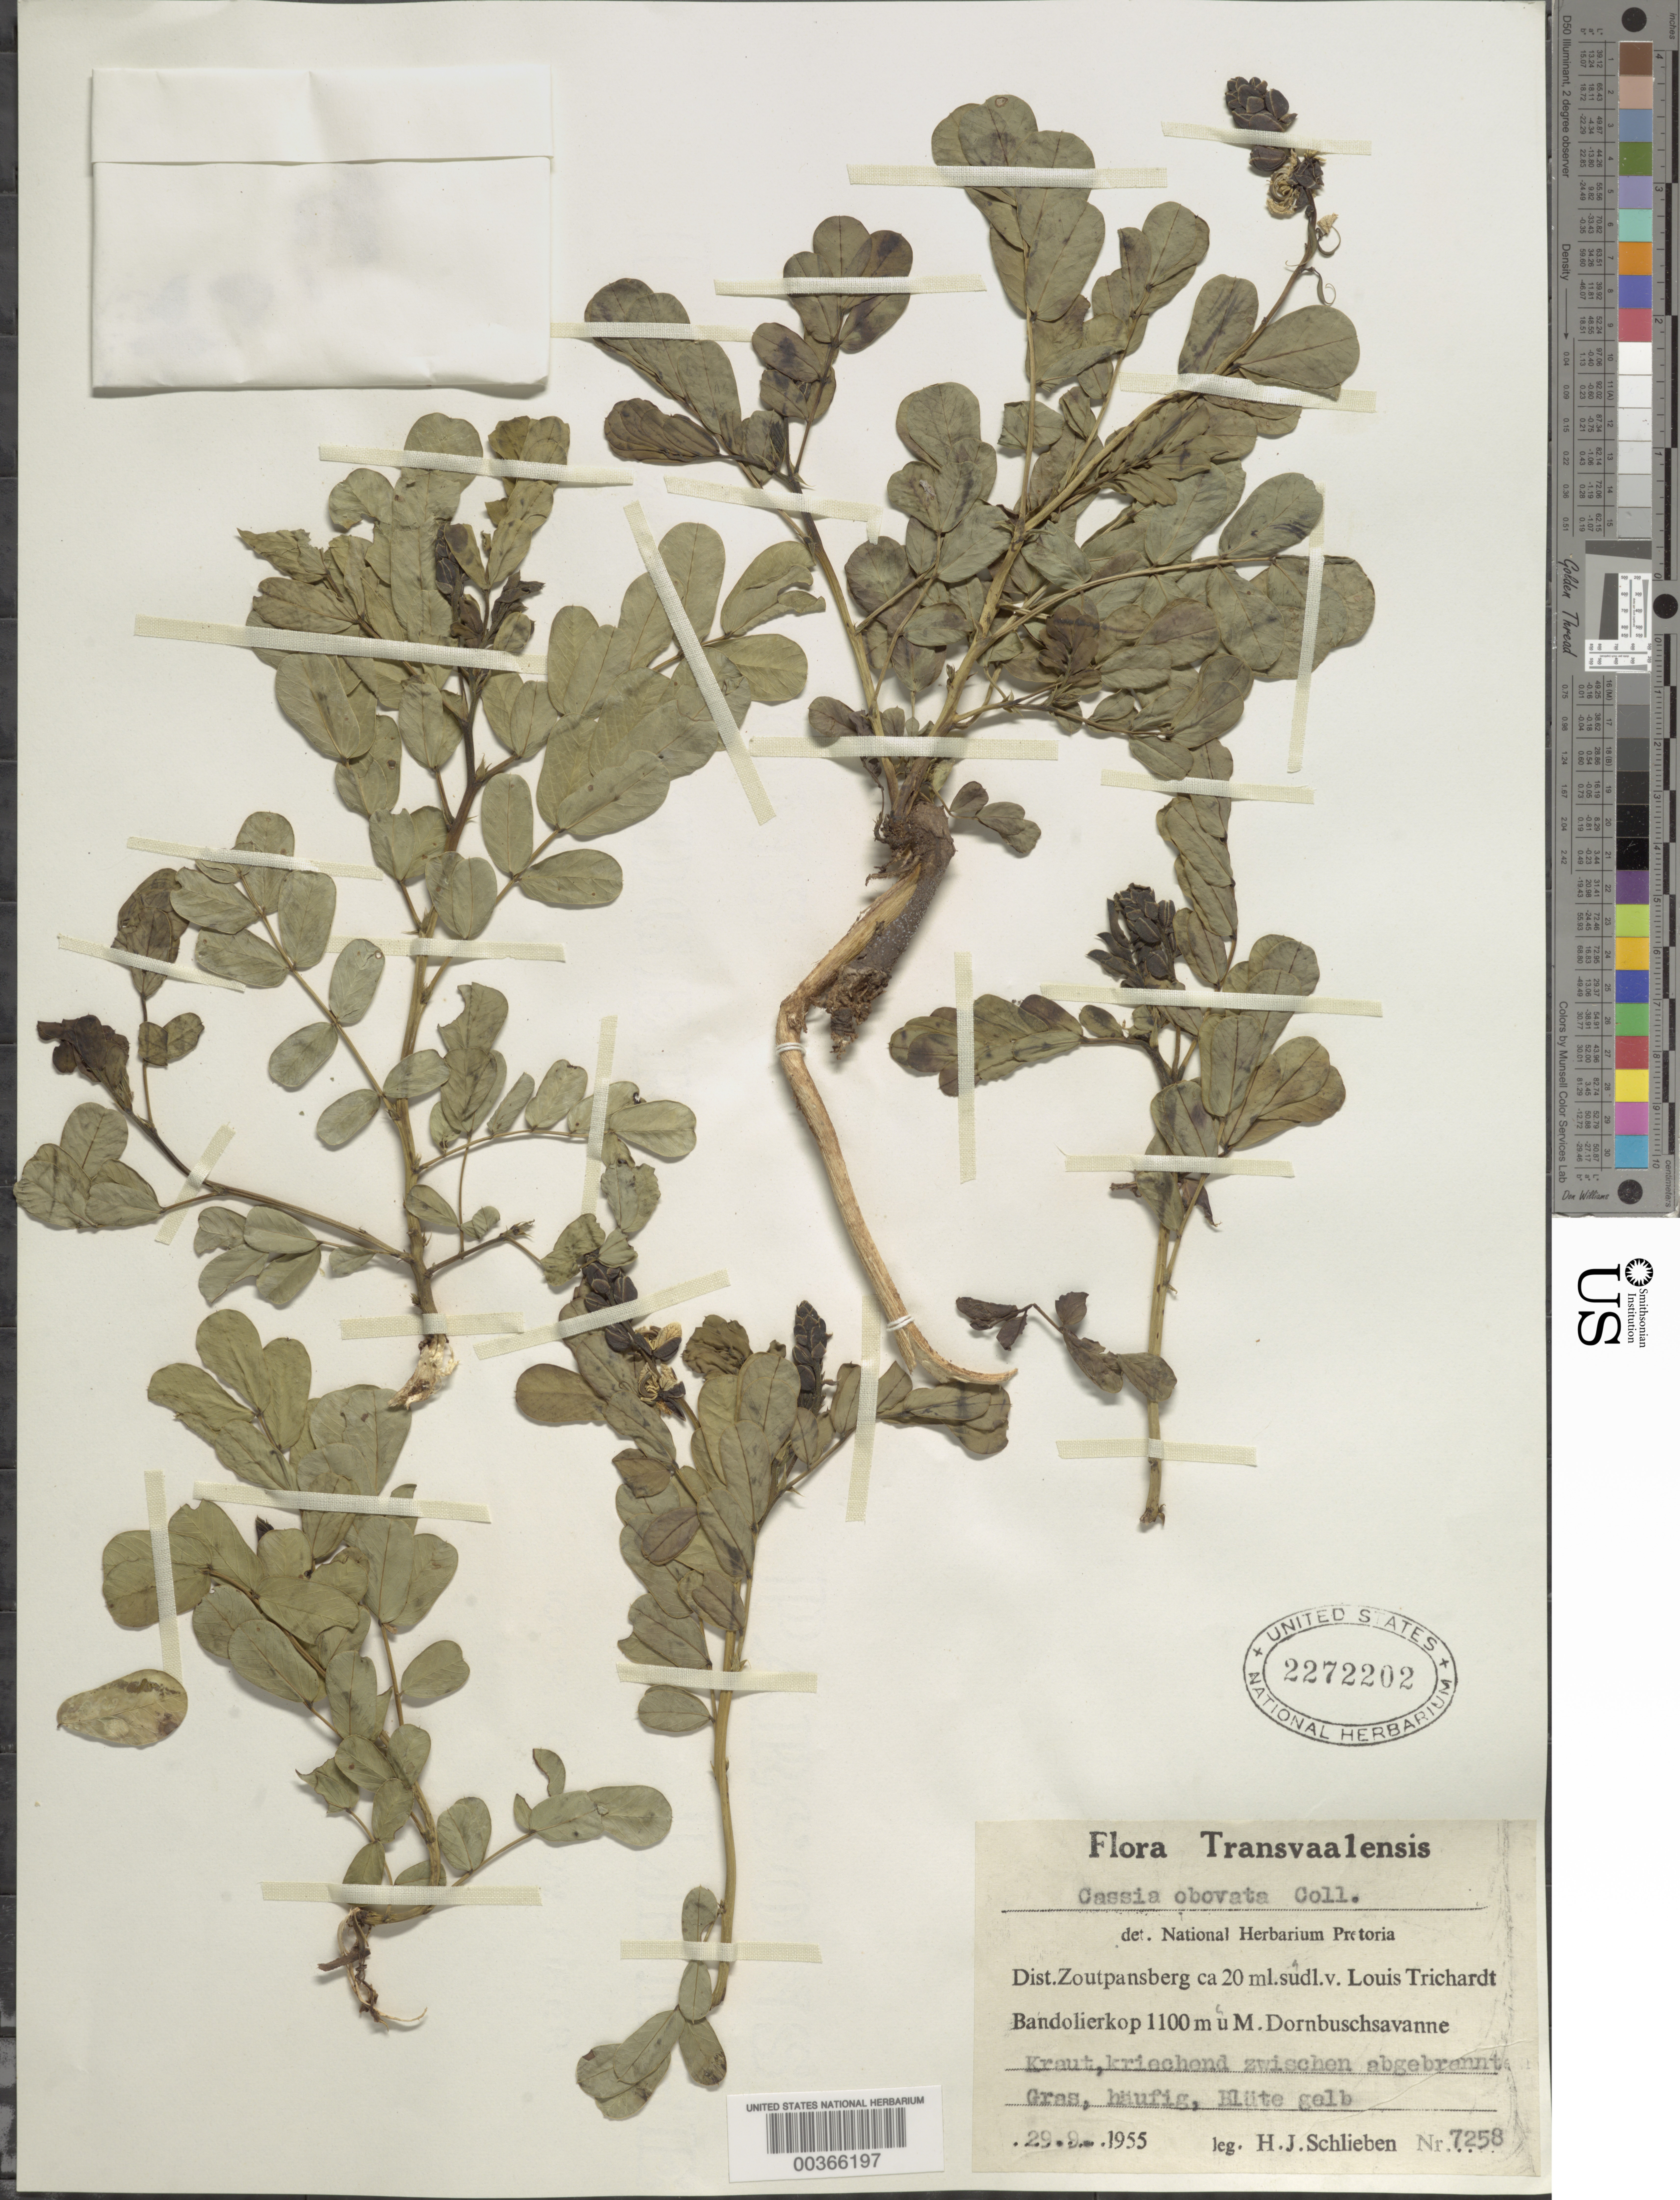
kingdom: Plantae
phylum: Tracheophyta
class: Magnoliopsida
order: Fabales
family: Fabaceae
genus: Senna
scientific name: Senna italica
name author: Mill.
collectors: H. J. Schlieben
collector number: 7258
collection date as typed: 29 Sep 1955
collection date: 1955-09-29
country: South Africa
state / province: Limpopo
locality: Ca 20 m s of louis trichardt. Transvaal. Zoutpansberg Dist.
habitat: Dornbuschsavanne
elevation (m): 1100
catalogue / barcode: US 2272202